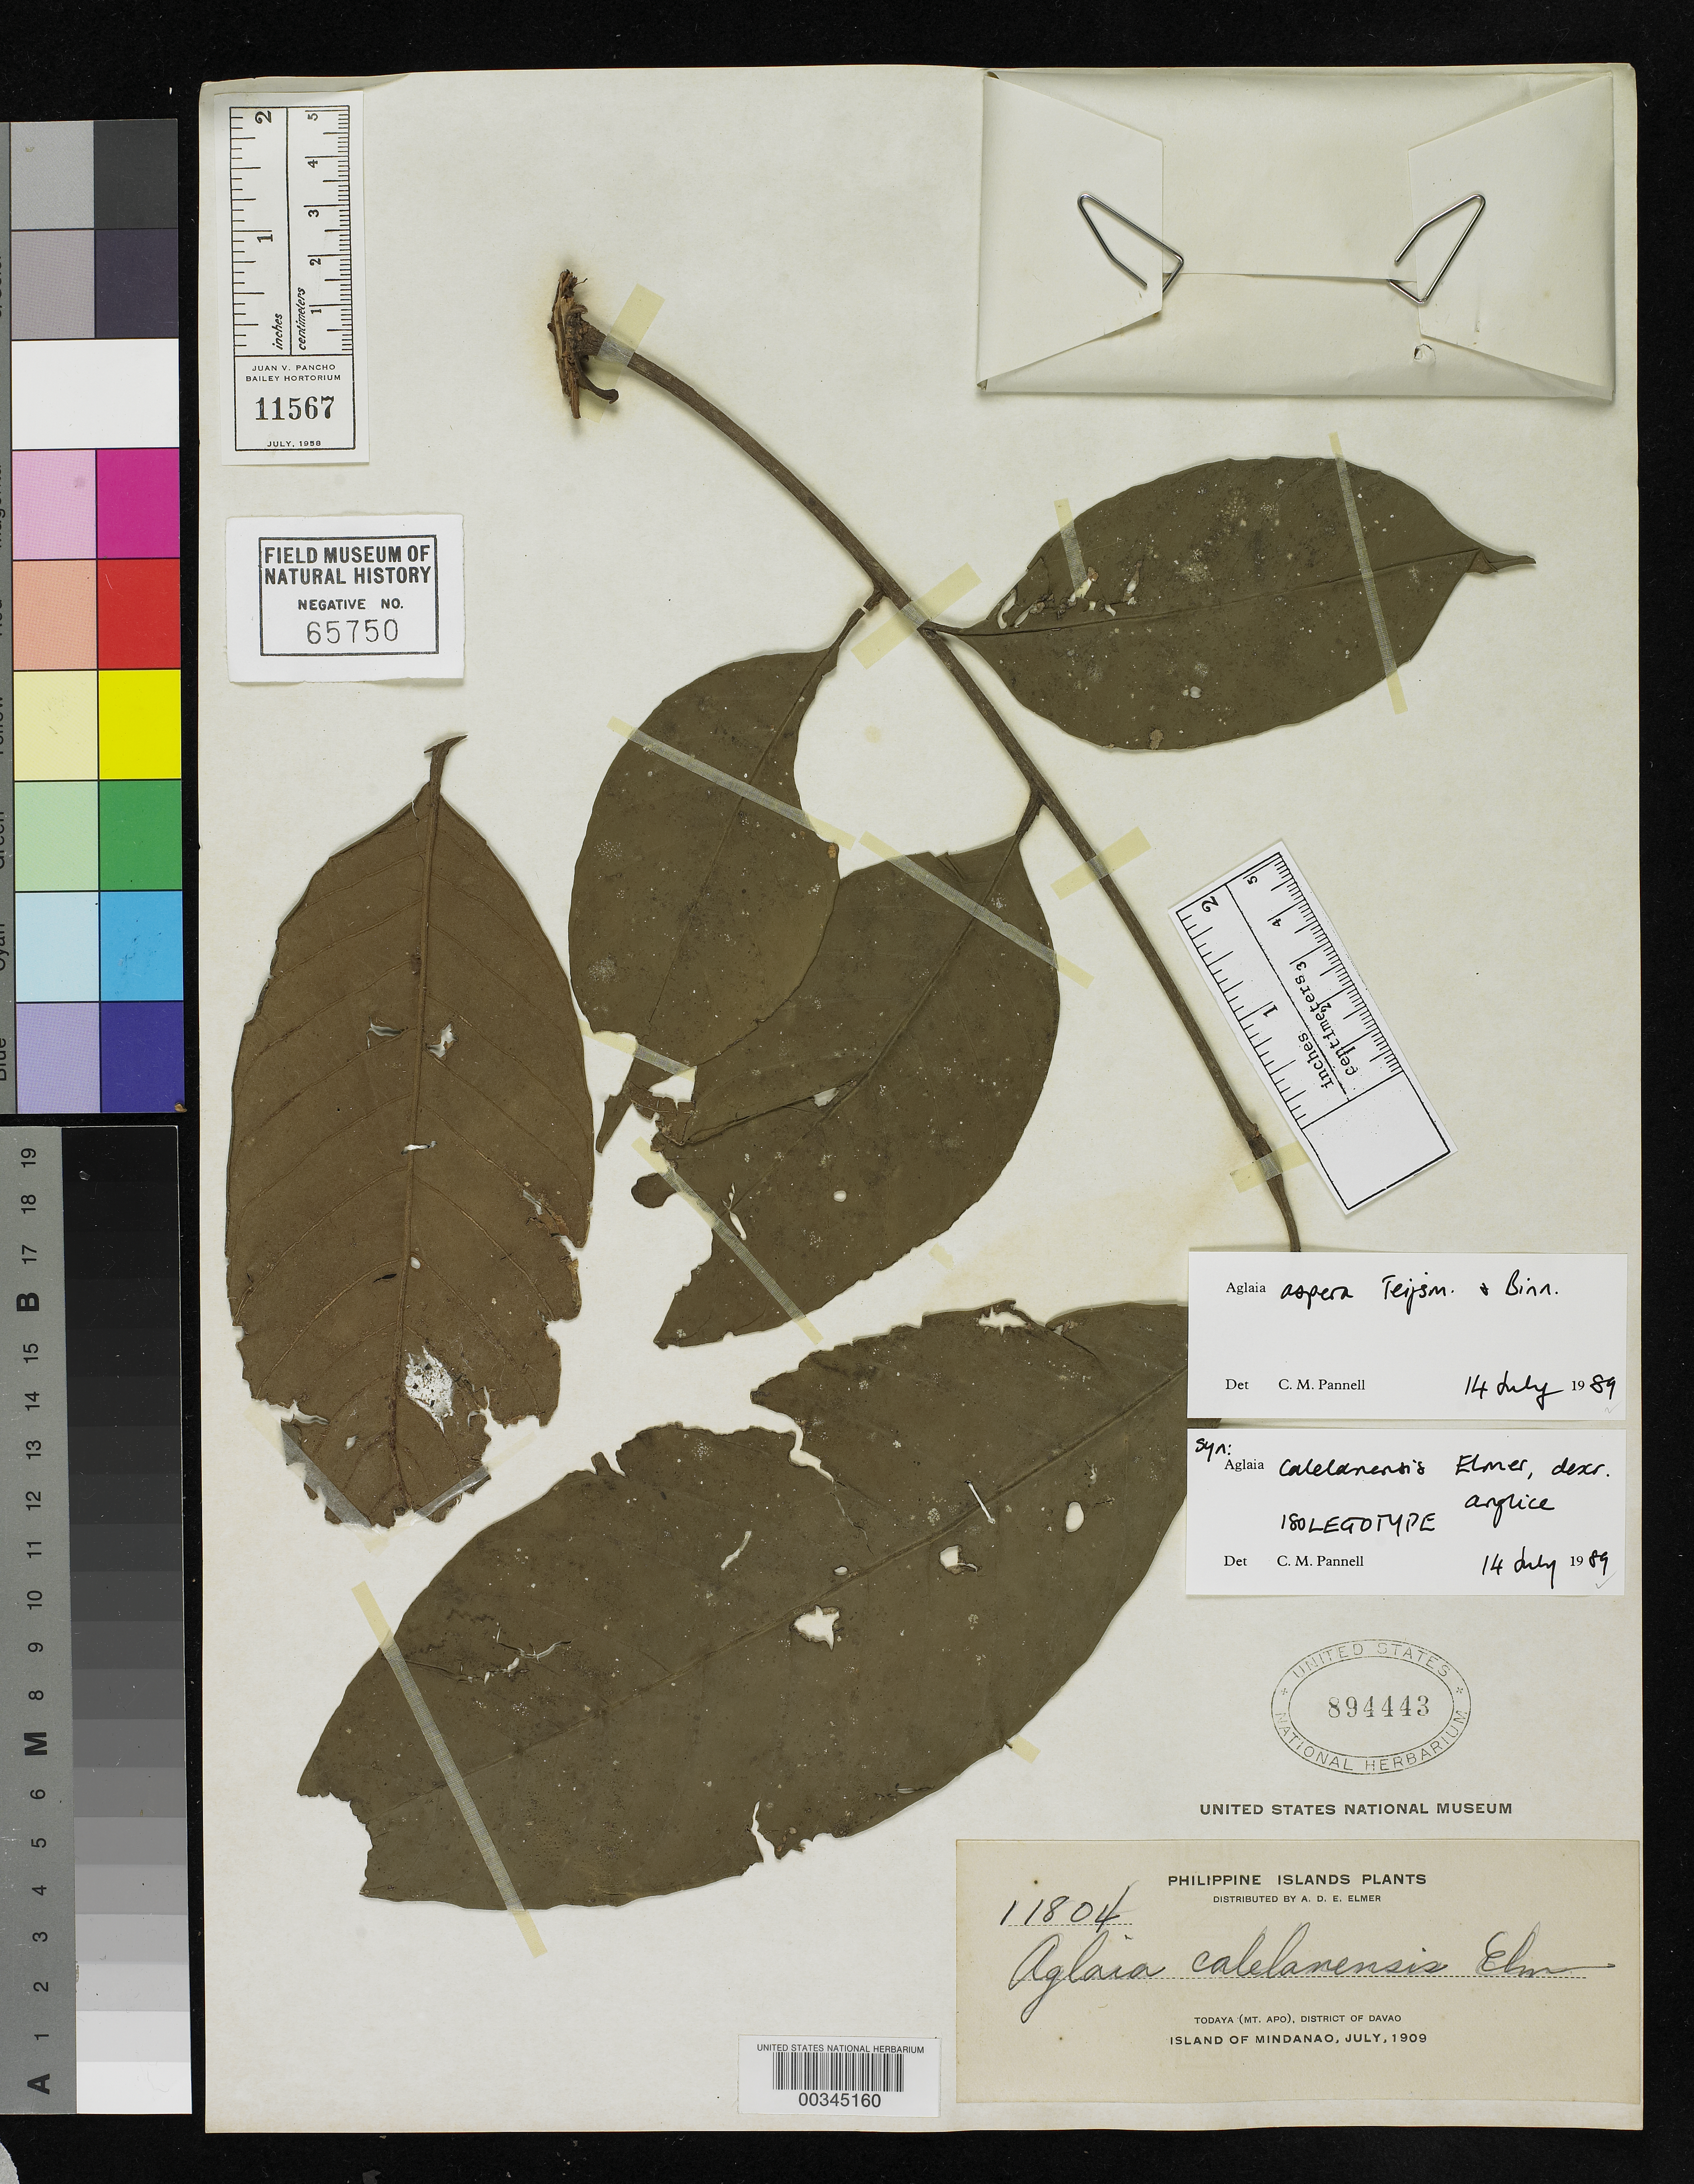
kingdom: Plantae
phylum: Tracheophyta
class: Magnoliopsida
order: Sapindales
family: Meliaceae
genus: Aglaia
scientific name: Aglaia calelanensis Elmer, nom. inval.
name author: Elmer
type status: Voucher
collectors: A. D. E. Elmer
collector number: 11804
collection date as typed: Jul 1909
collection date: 1909-07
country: Philippines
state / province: Davao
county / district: Davao del Sur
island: Mindanao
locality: Todaya, Mt. Apo.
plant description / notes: Specimen annotated isolectotype by C.M. pannell, 1989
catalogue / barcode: US 894443